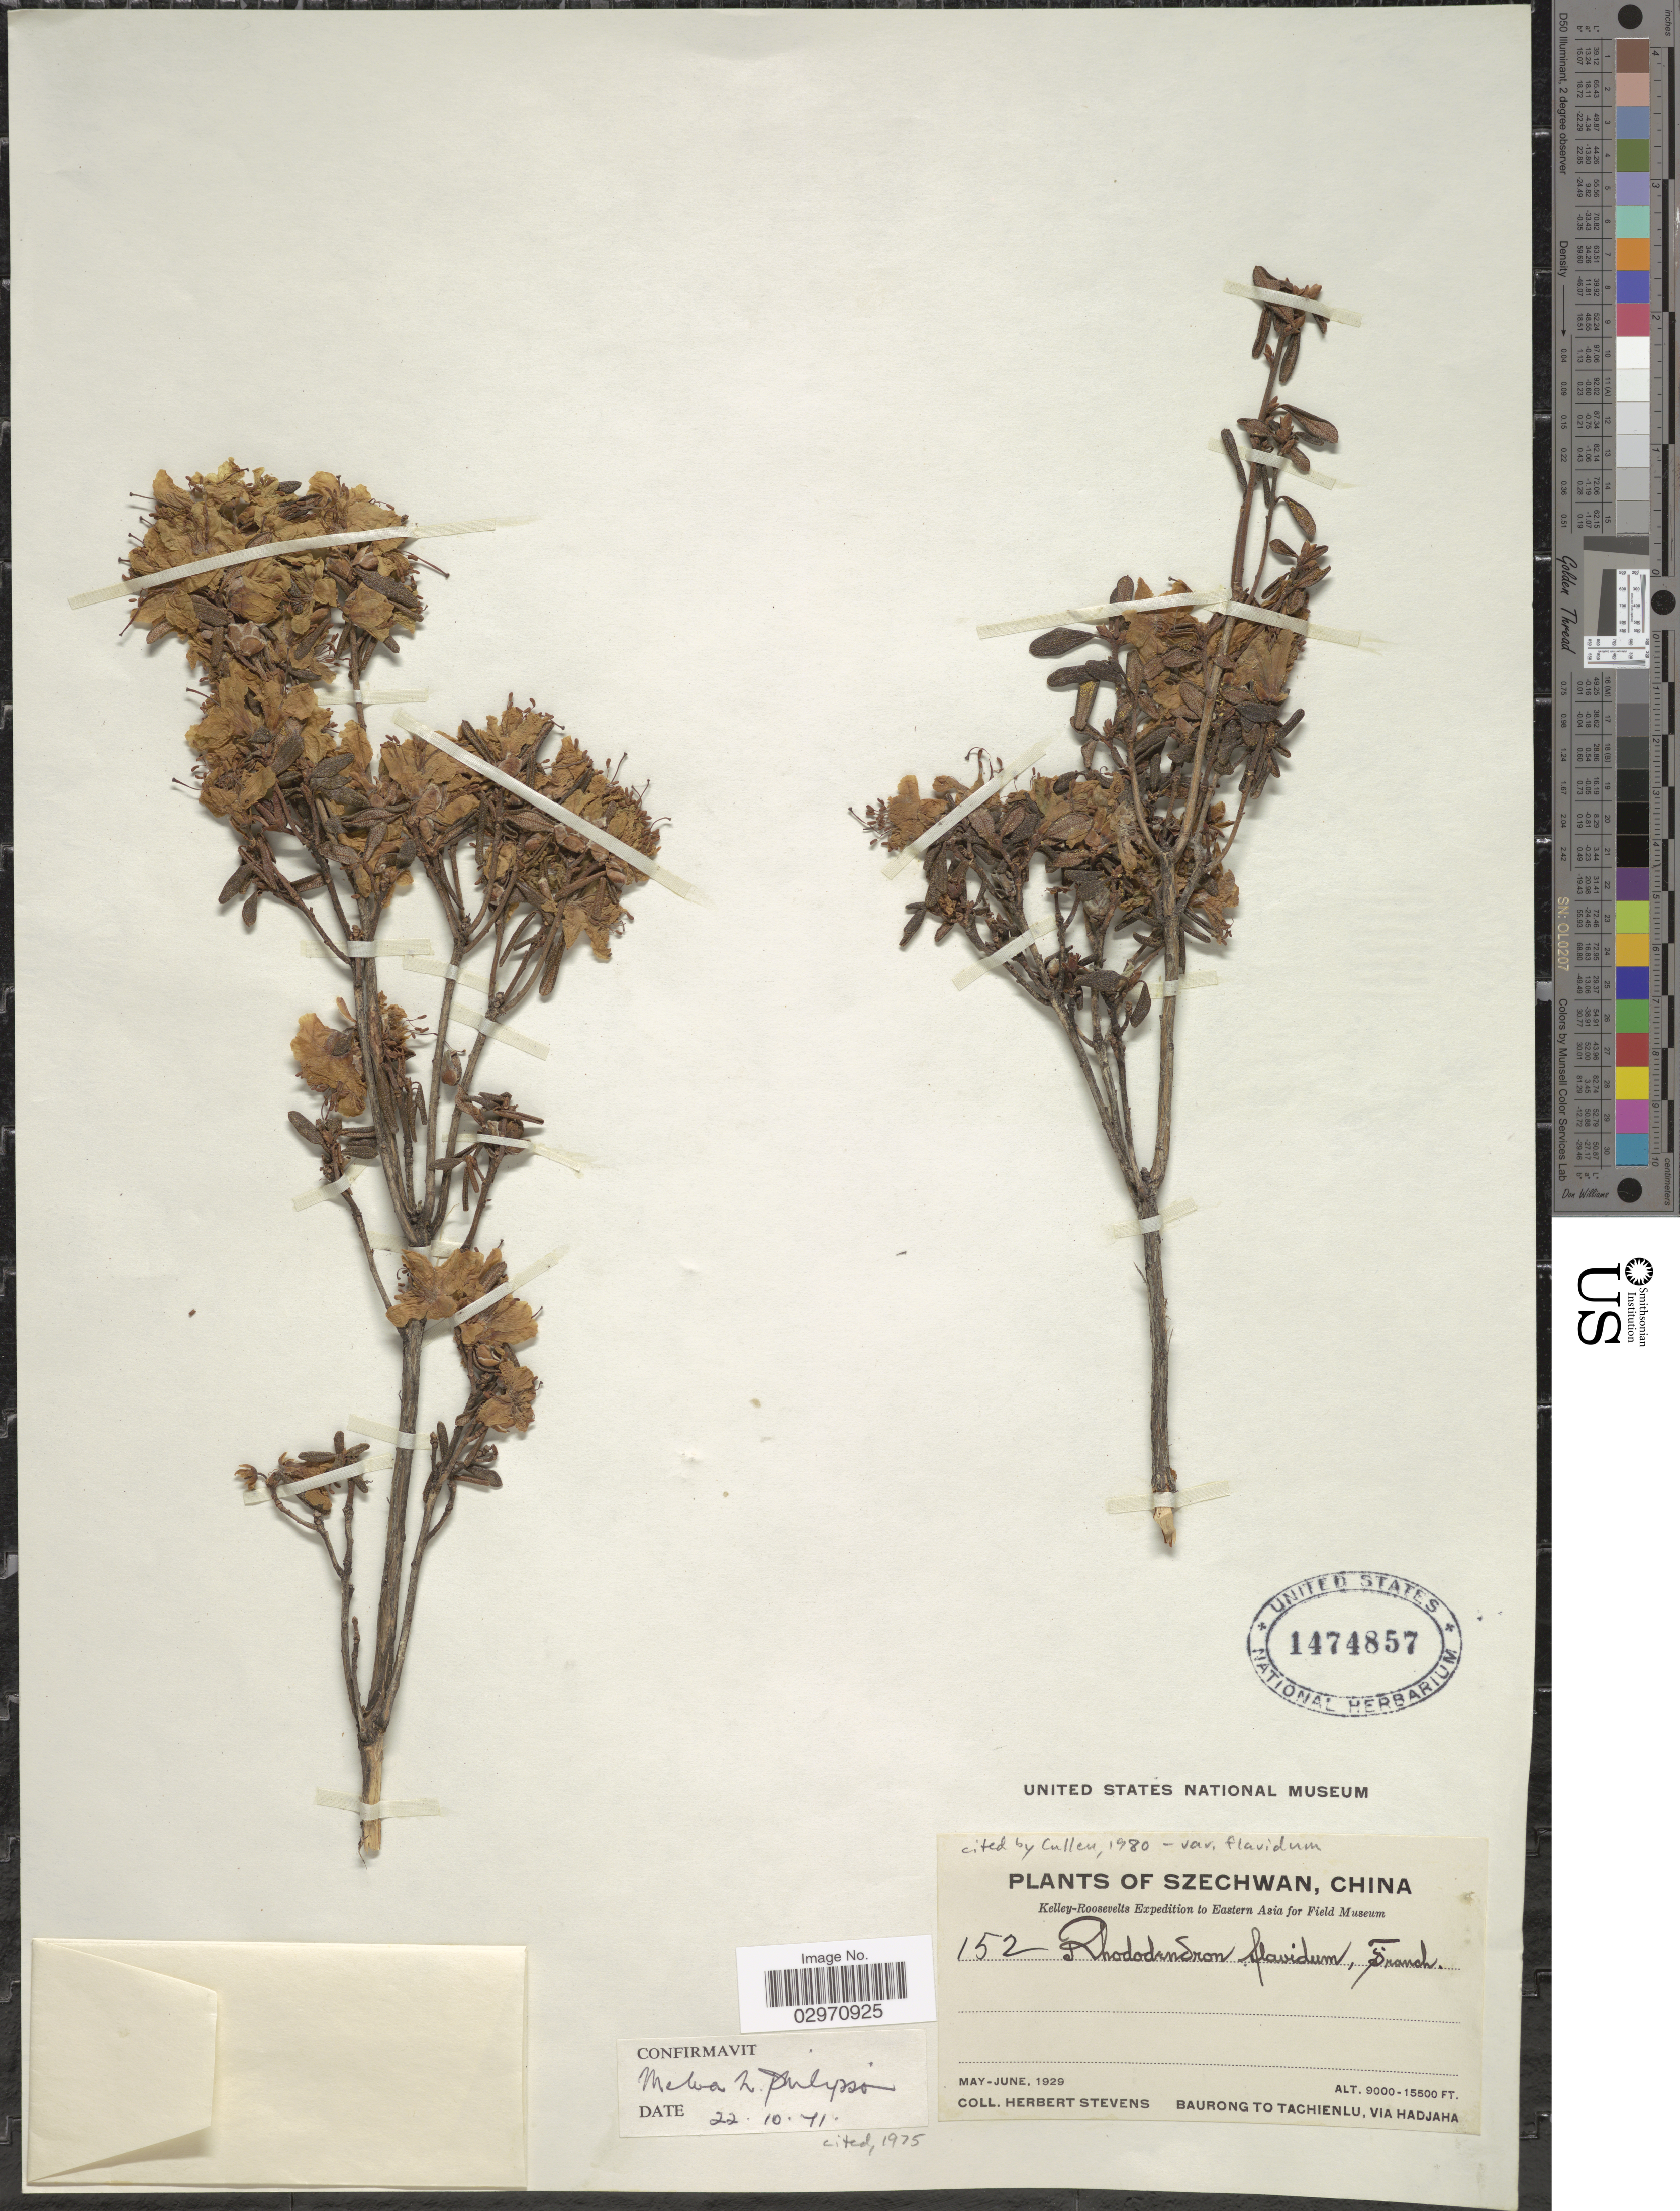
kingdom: Plantae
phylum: Tracheophyta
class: Magnoliopsida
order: Ericales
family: Ericaceae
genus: Rhododendron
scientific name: Rhododendron flavidum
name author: Franch.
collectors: H. Stevens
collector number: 152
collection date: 1929-05/1929-06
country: China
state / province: Sichuan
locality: Szechwan. Eastern Asia. Baurong to Tachienlu, via Hadjaha.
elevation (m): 2743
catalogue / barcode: US 1474857